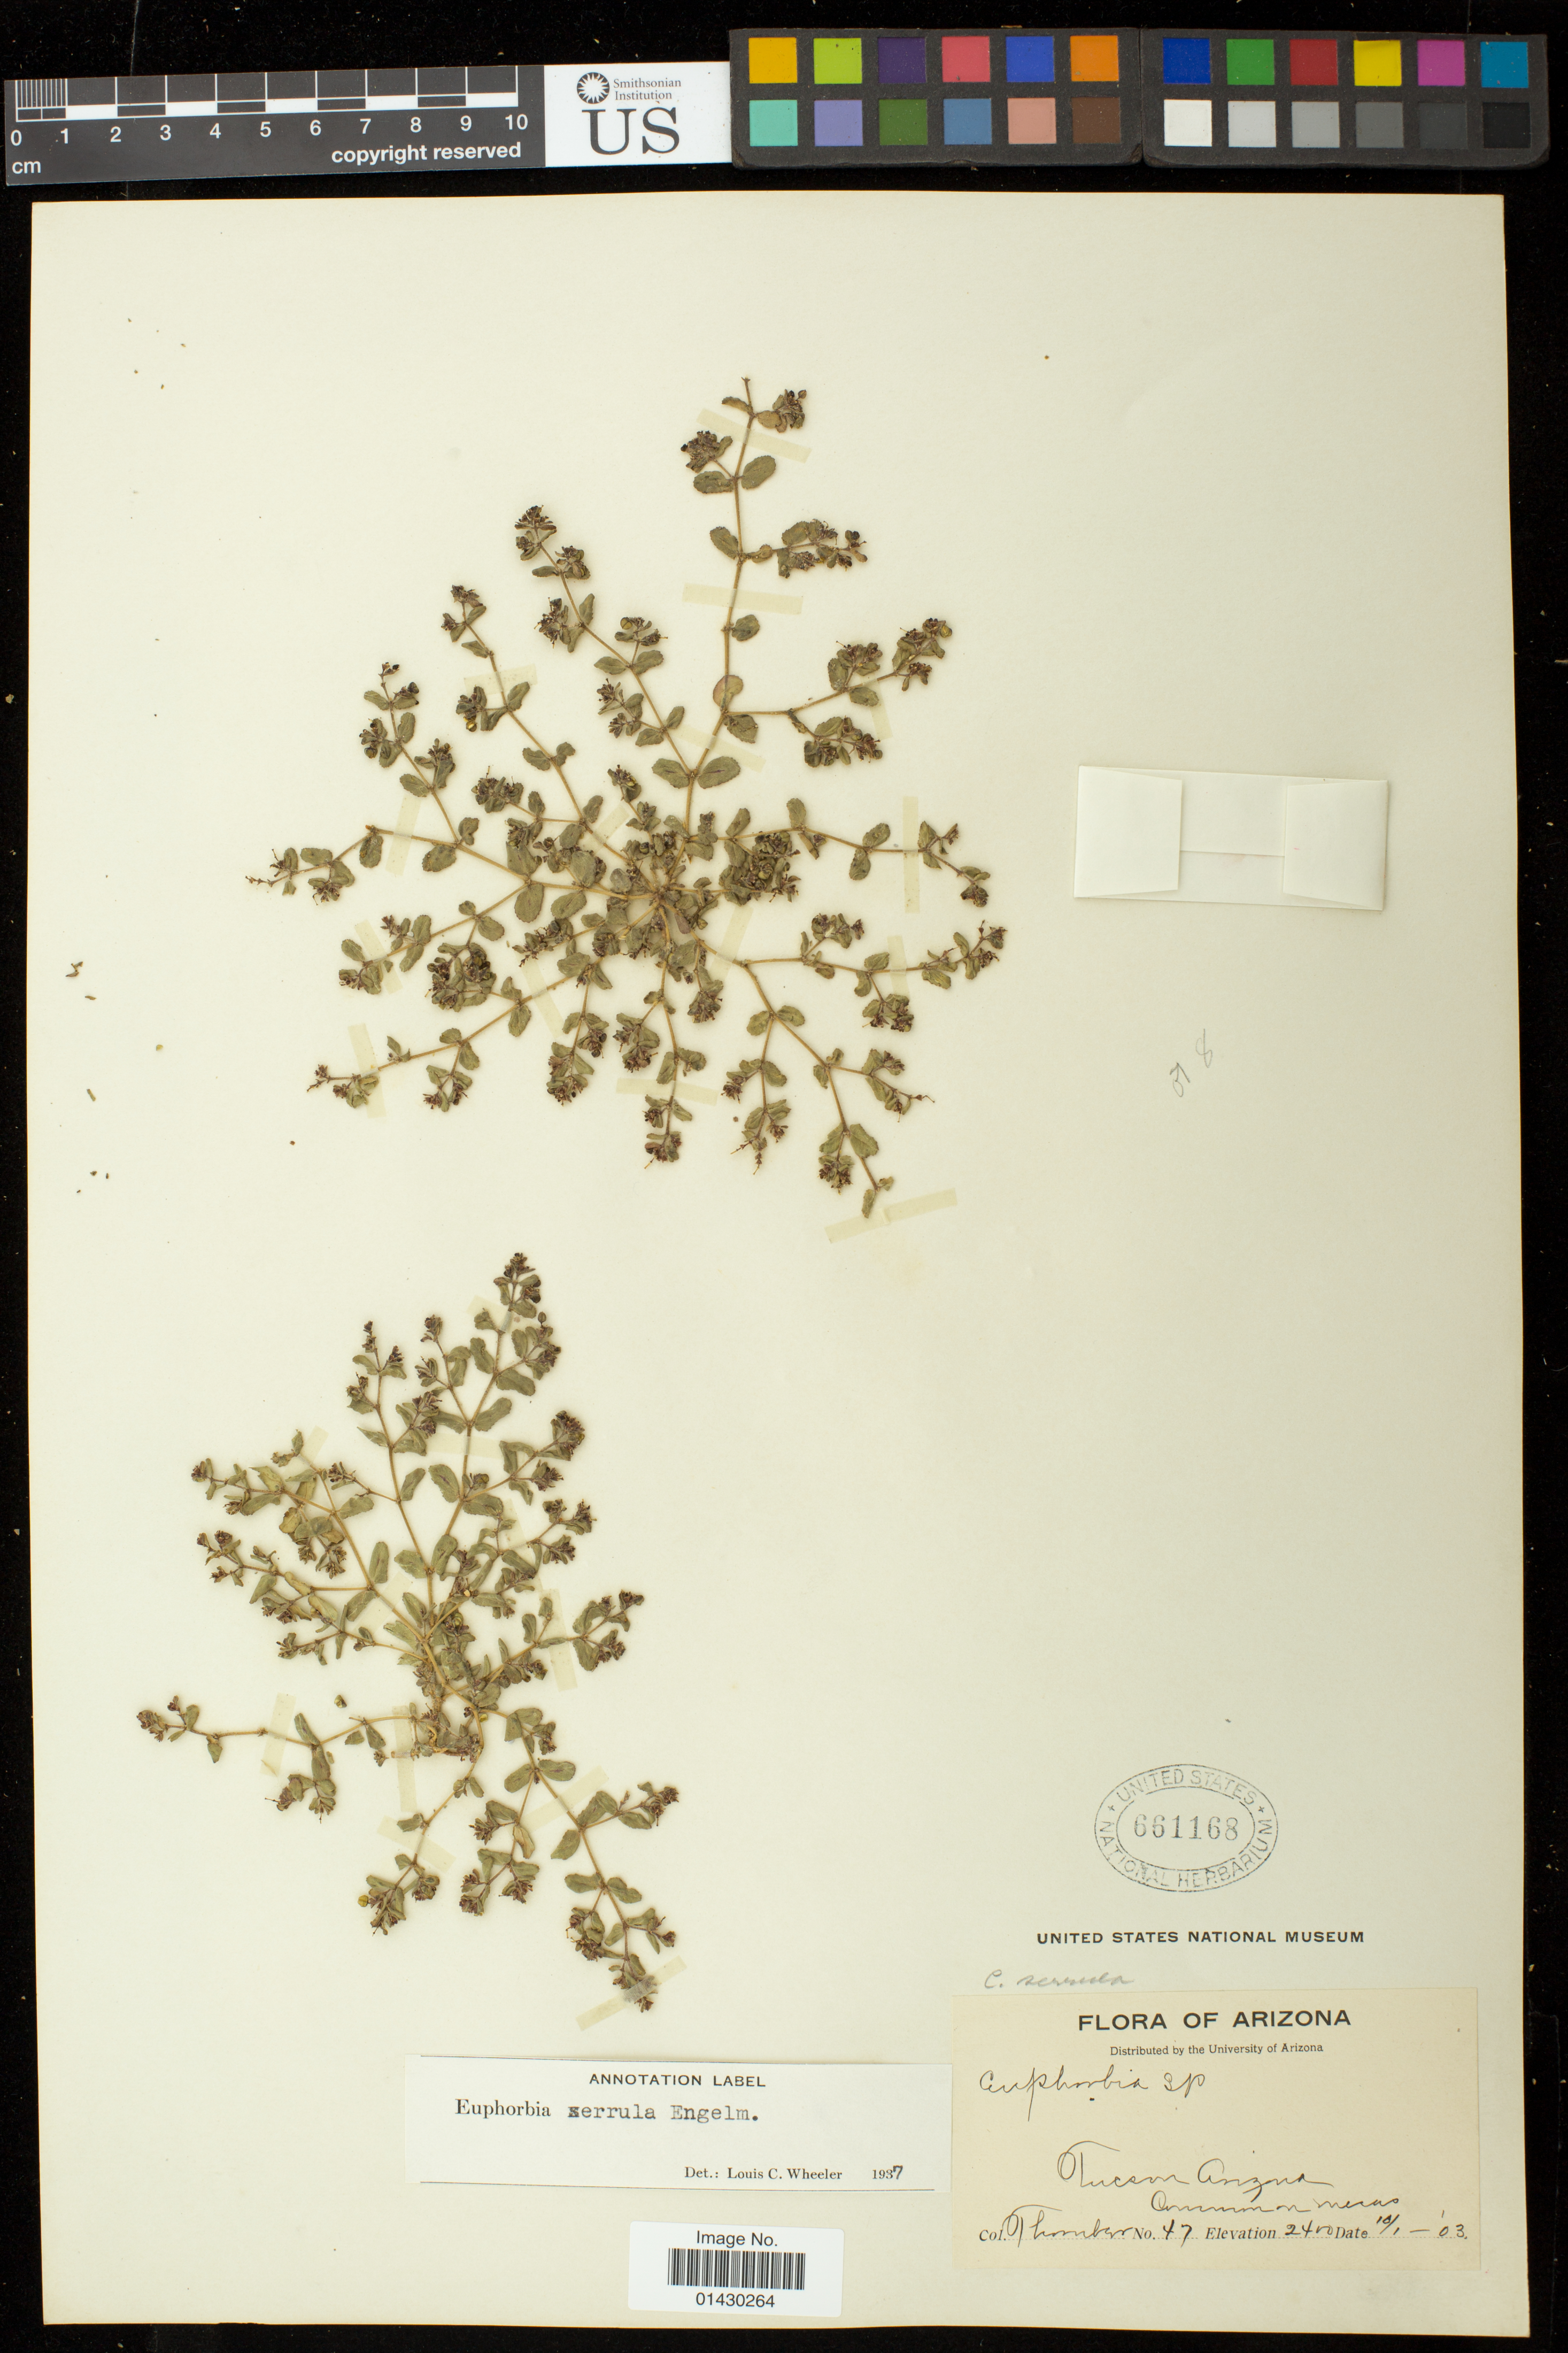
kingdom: Plantae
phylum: Tracheophyta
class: Magnoliopsida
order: Malpighiales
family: Euphorbiaceae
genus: Euphorbia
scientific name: Euphorbia serrula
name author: Engelm. in Emory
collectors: J. Thornber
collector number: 47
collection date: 1903-10-01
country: United States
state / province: Arizona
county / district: Pima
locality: Tucson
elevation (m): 732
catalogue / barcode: US 661168